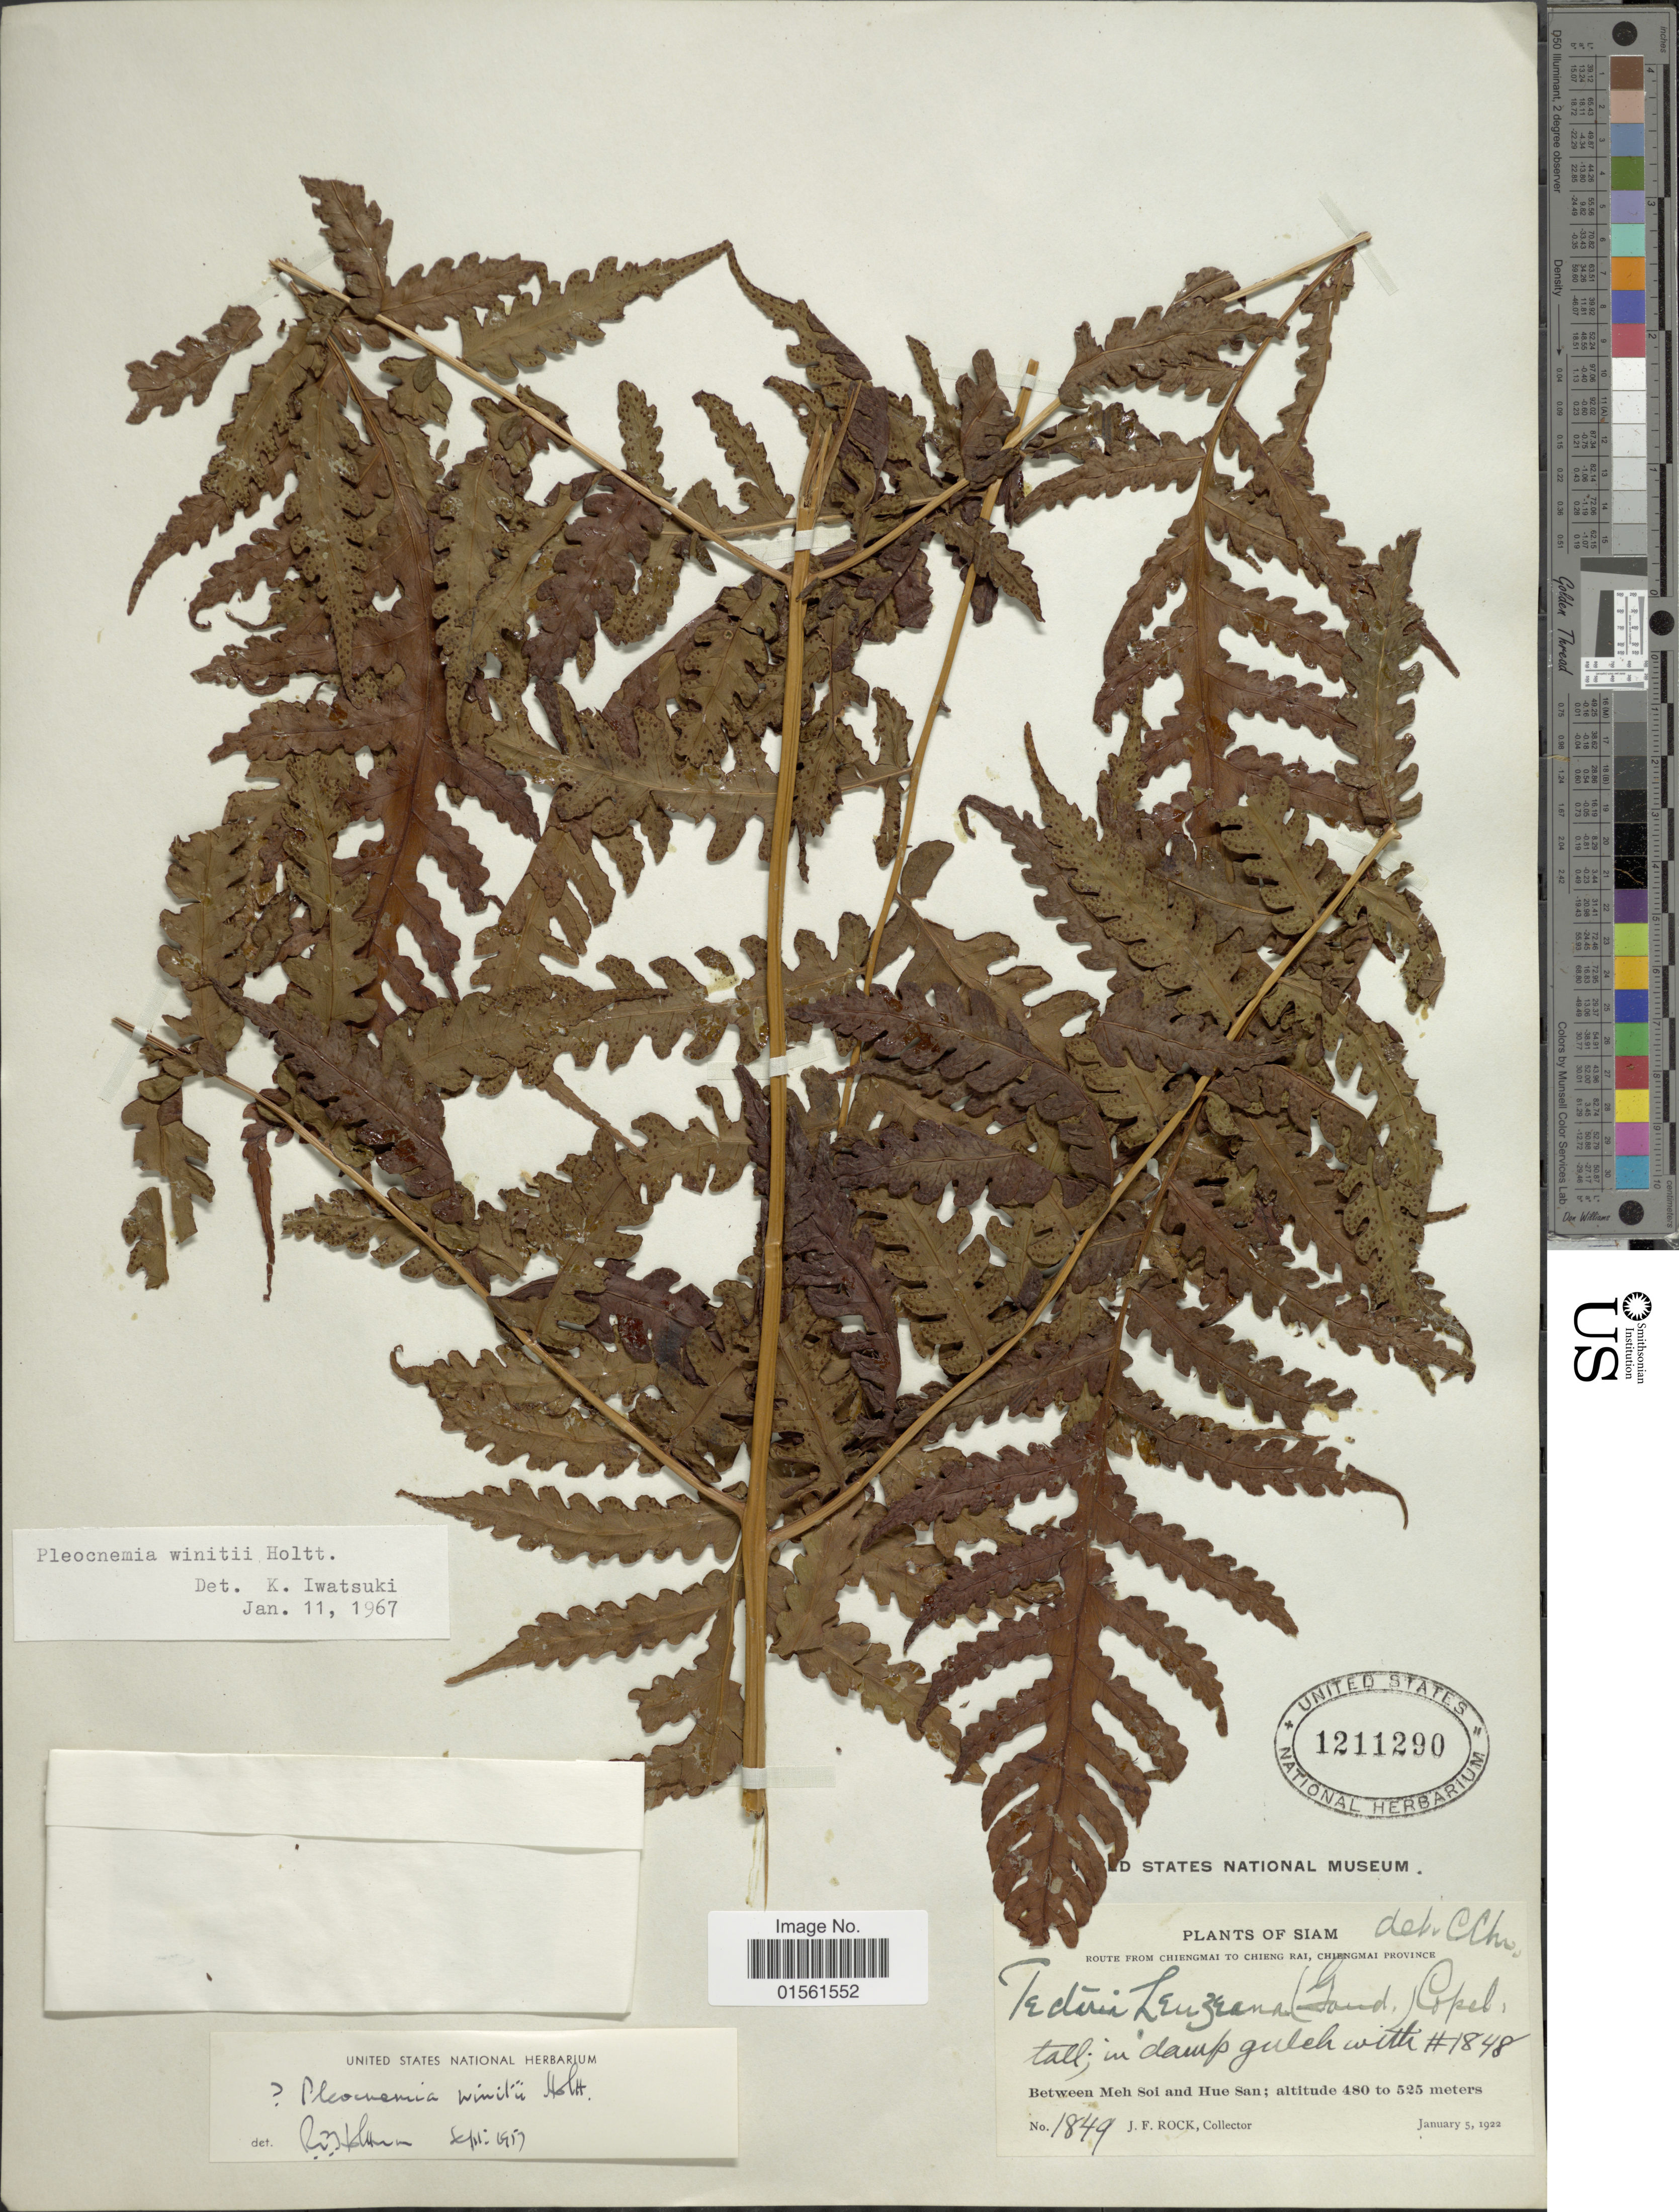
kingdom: Plantae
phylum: Tracheophyta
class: Polypodiopsida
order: Polypodiales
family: Dryopteridaceae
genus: Pleocnemia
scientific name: Pleocnemia winitii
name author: Holttum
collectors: J. Rock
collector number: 1849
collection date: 1922-01-05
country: Thailand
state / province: Chiang Mai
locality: Siam, Between Meh Soi and Hue San. Route from Chiengmai to Chieng Rai, Chiengmai Province.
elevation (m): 480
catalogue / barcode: US 1211290